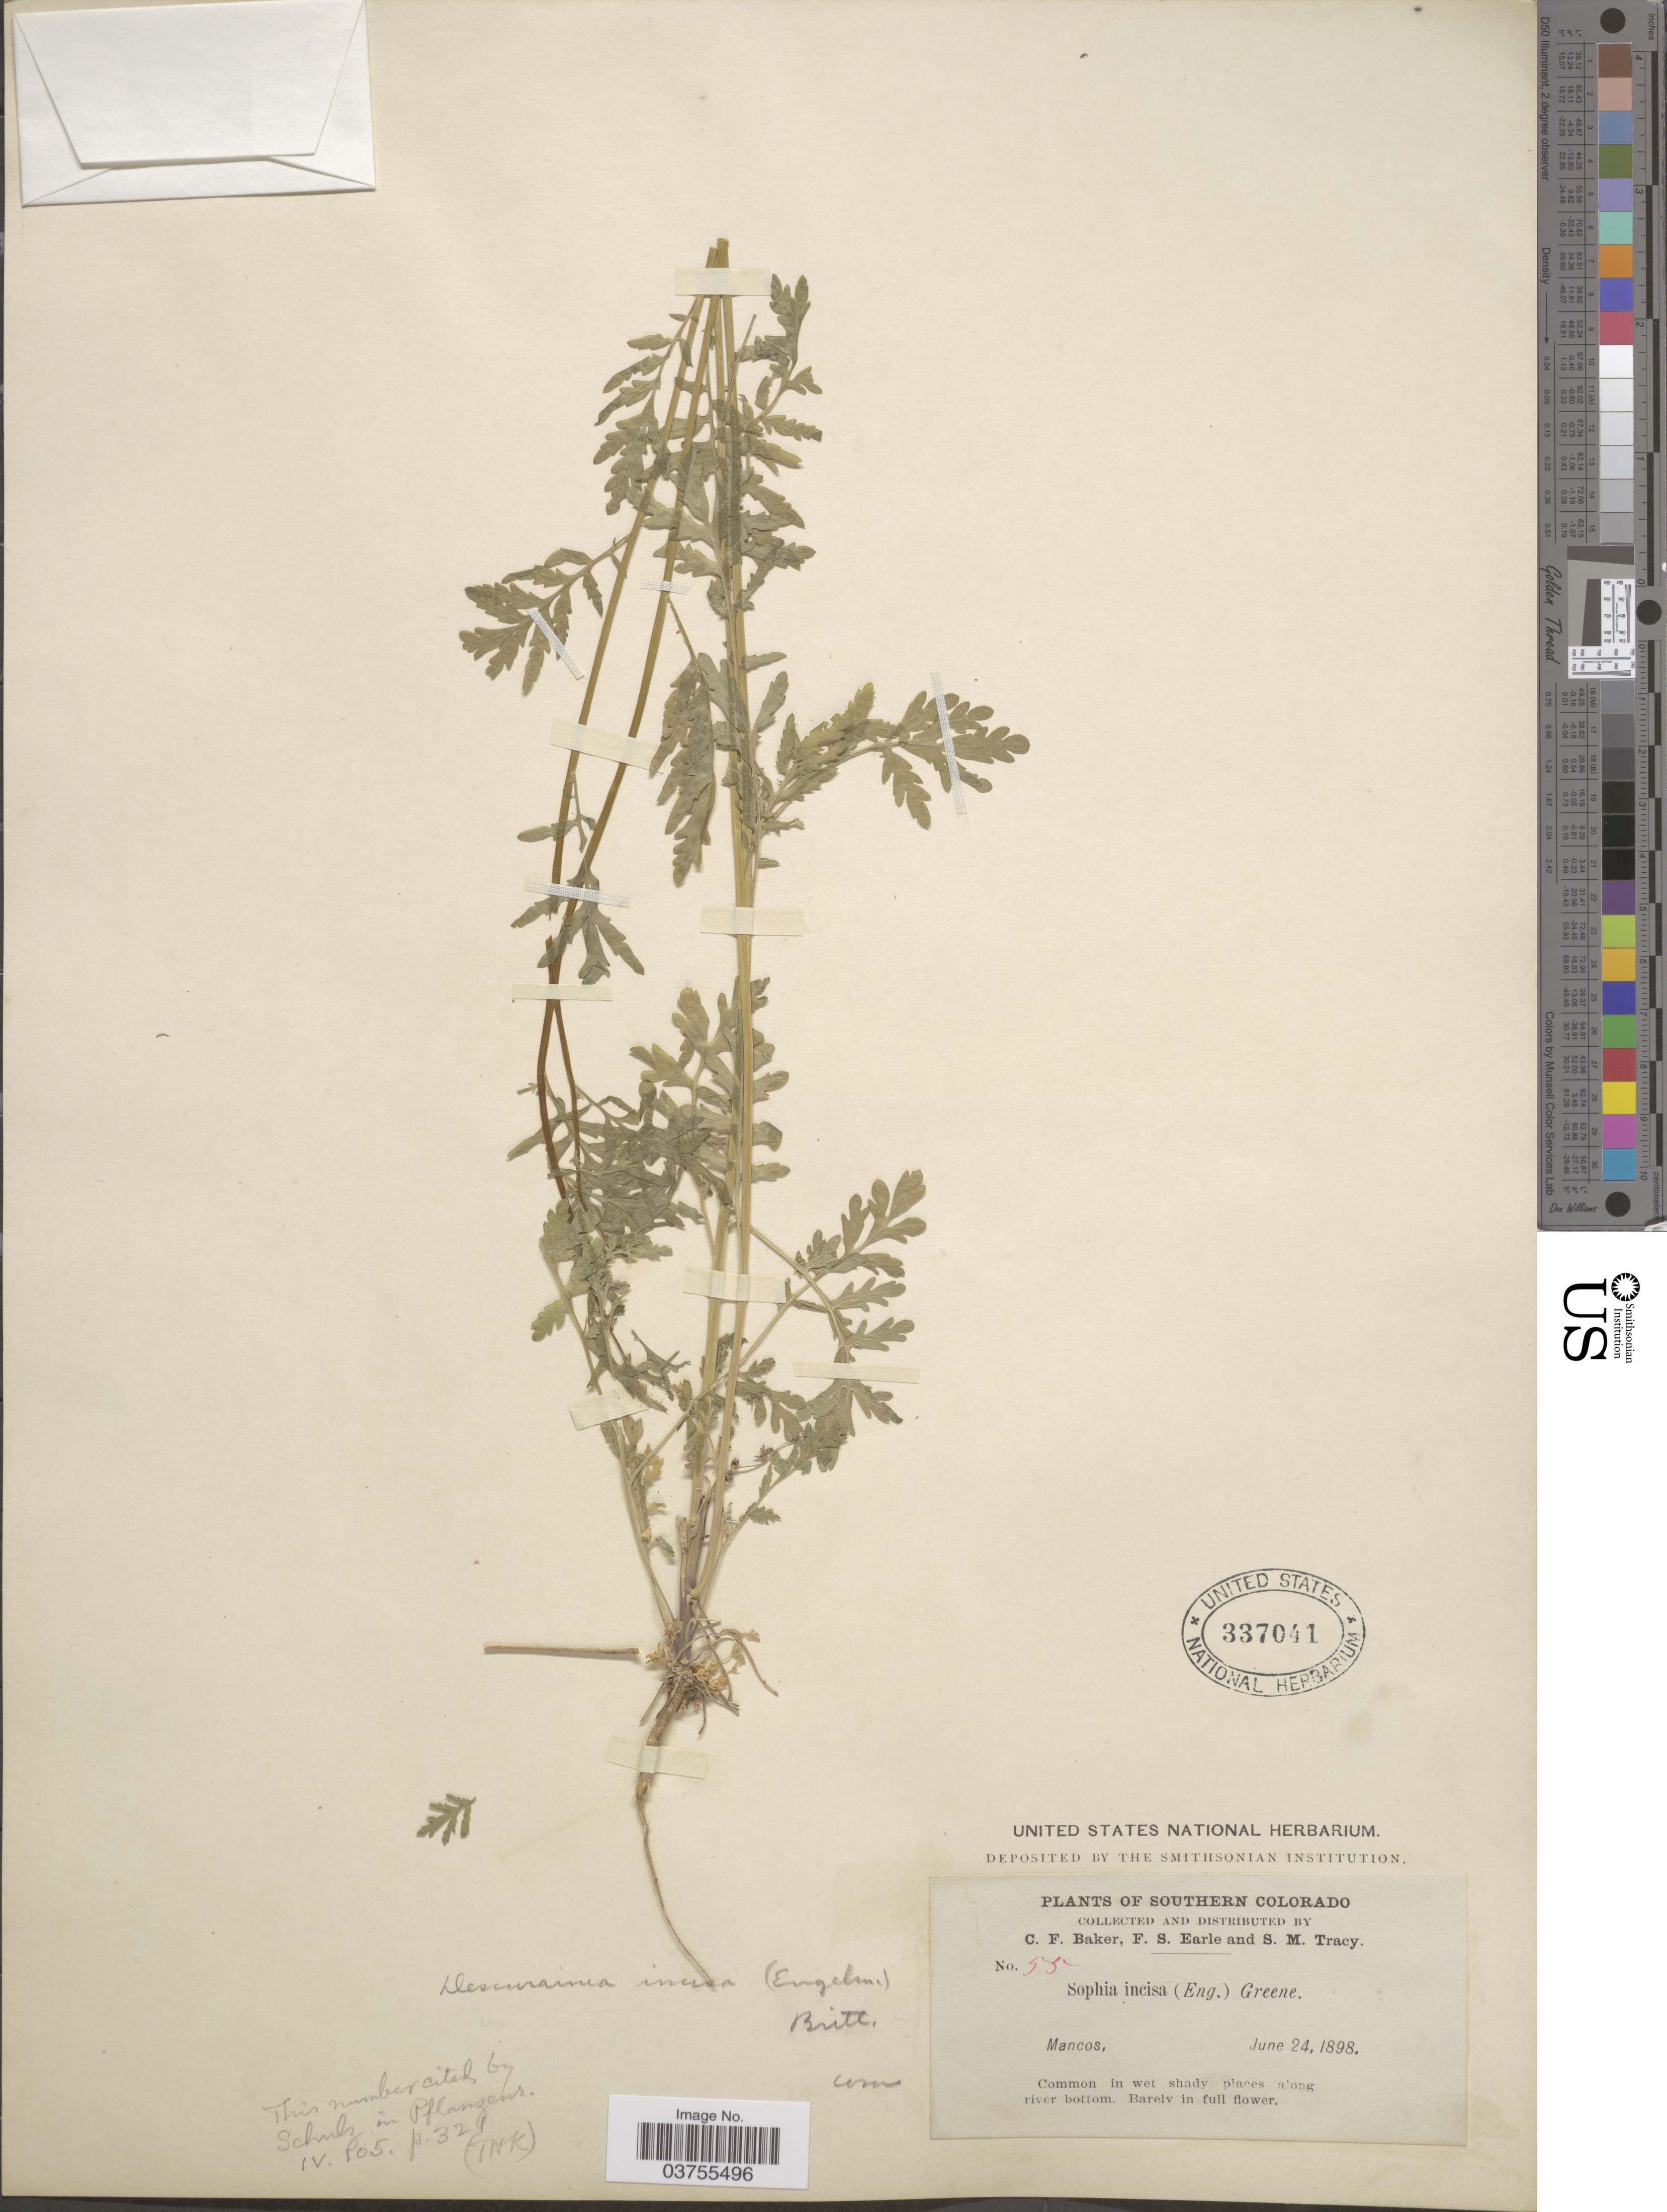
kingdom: Plantae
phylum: Tracheophyta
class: Magnoliopsida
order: Brassicales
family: Brassicaceae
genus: Descurainia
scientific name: Descurainia sp.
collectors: C. F. Baker, F. S. Earle & S. M. Tracy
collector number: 55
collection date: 1898-06-24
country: United States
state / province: Colorado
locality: Southern Colorado. Mancos.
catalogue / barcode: US 337041